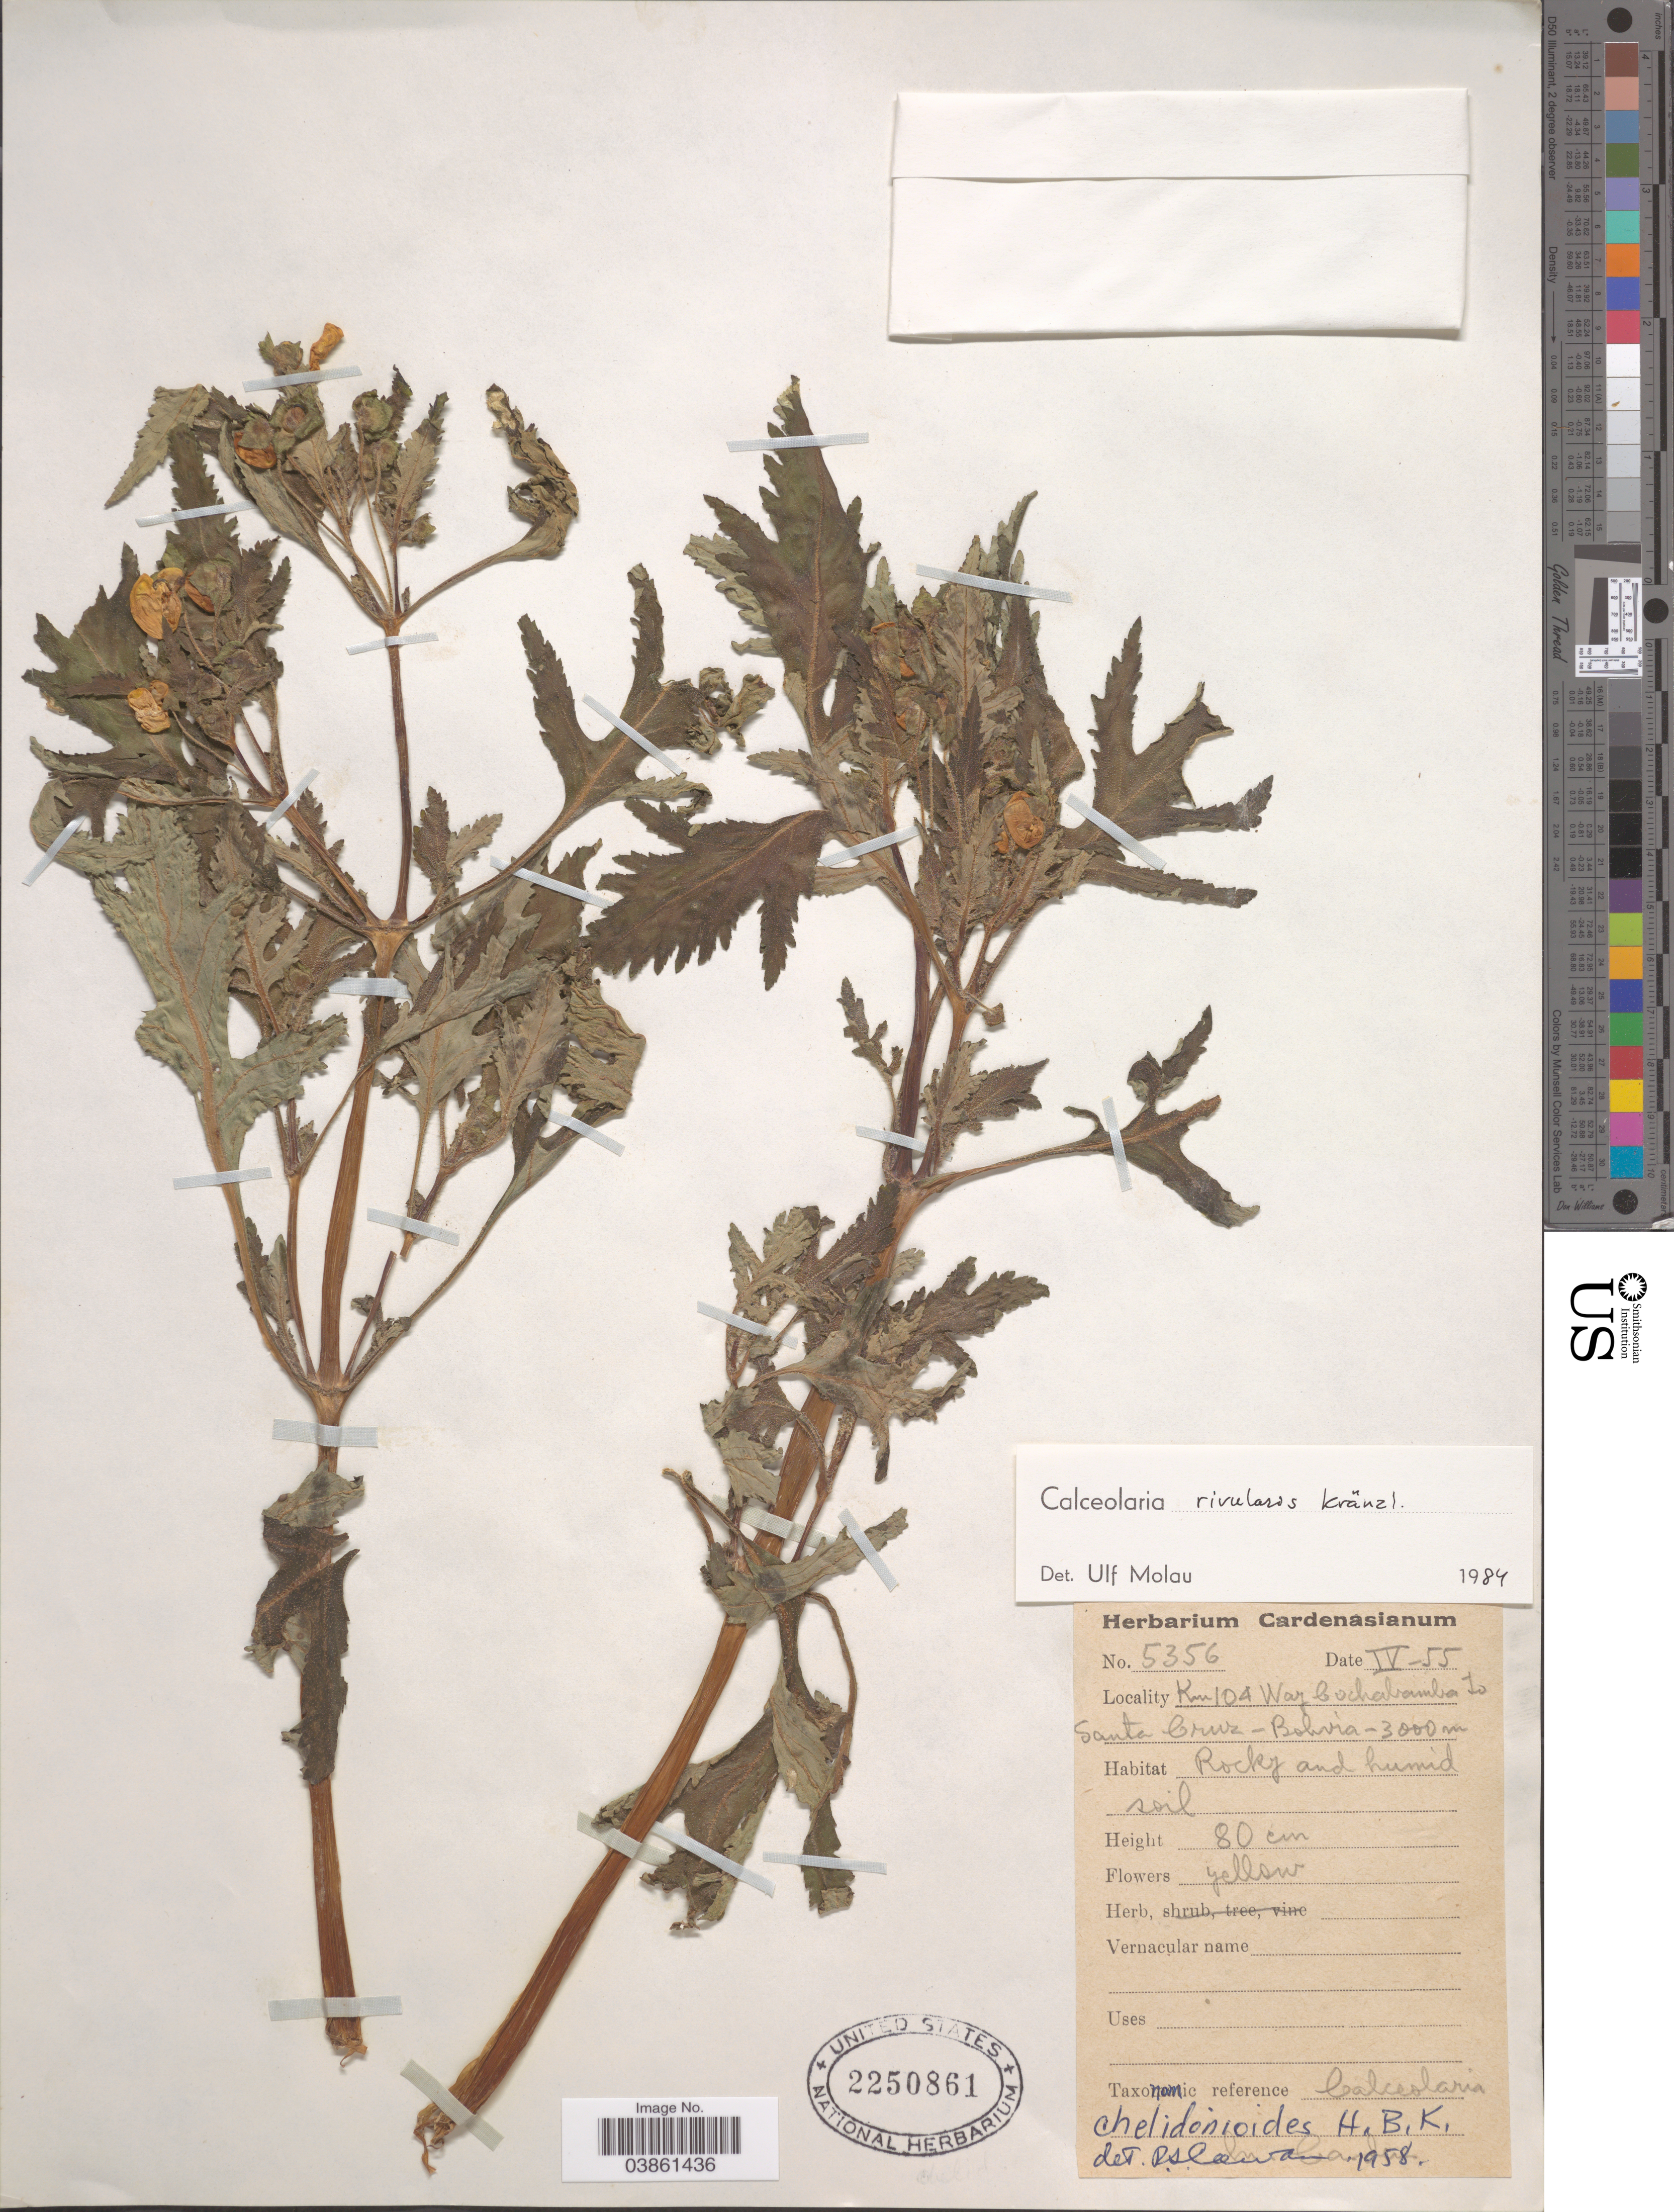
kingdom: Plantae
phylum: Tracheophyta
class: Magnoliopsida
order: Lamiales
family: Calceolariaceae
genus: Calceolaria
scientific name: Calceolaria rivularis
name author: Kraenzl.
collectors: M. Cárdenas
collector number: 5356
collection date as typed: Transcribed d/m/y: /4/55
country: Bolivia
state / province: Cochabamba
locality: Km 104 Way Cochabamba to Santa Cruz.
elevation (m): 3000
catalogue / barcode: US 2250861